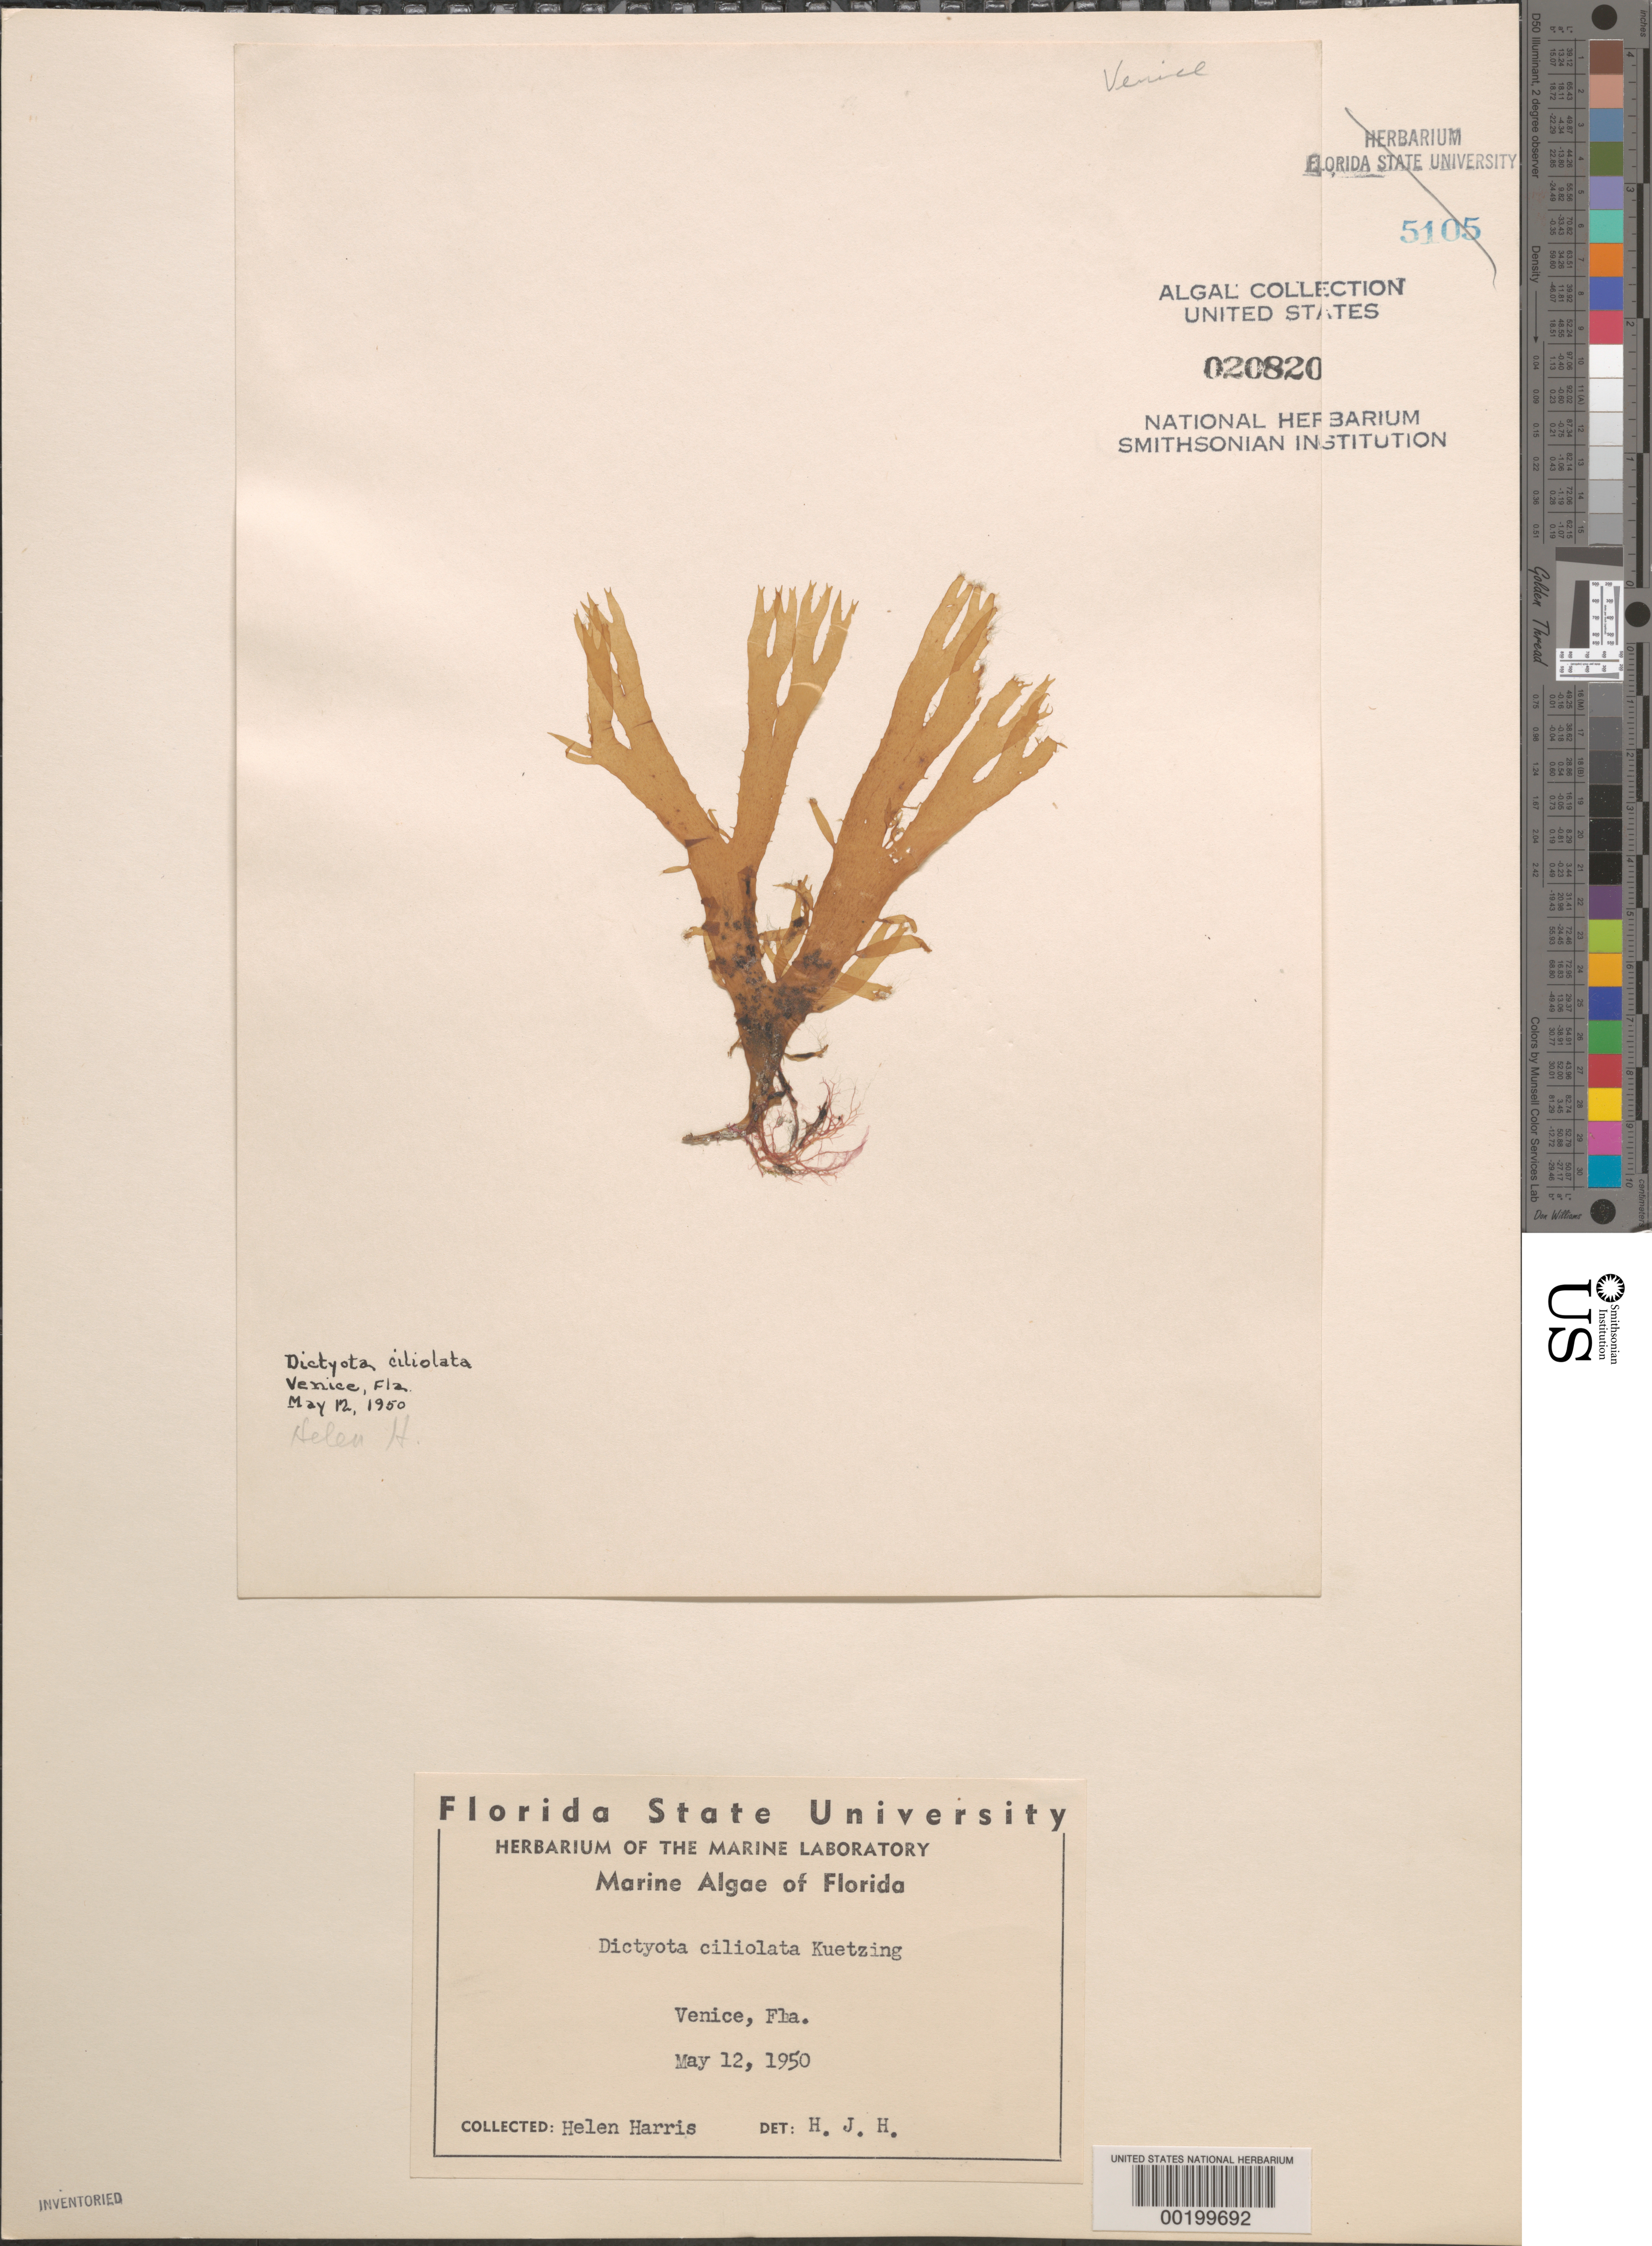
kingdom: Chromista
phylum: Ochrophyta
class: Phaeophyceae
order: Dictyotales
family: Dictyotaceae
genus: Dictyota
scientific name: Dictyota ciliolata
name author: Sond. ex Kütz.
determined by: Humm, Harold J.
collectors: H. Harris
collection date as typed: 12 May 1950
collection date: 1950-05-12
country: United States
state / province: Florida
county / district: Sarasota County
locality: Venice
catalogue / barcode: US 20820